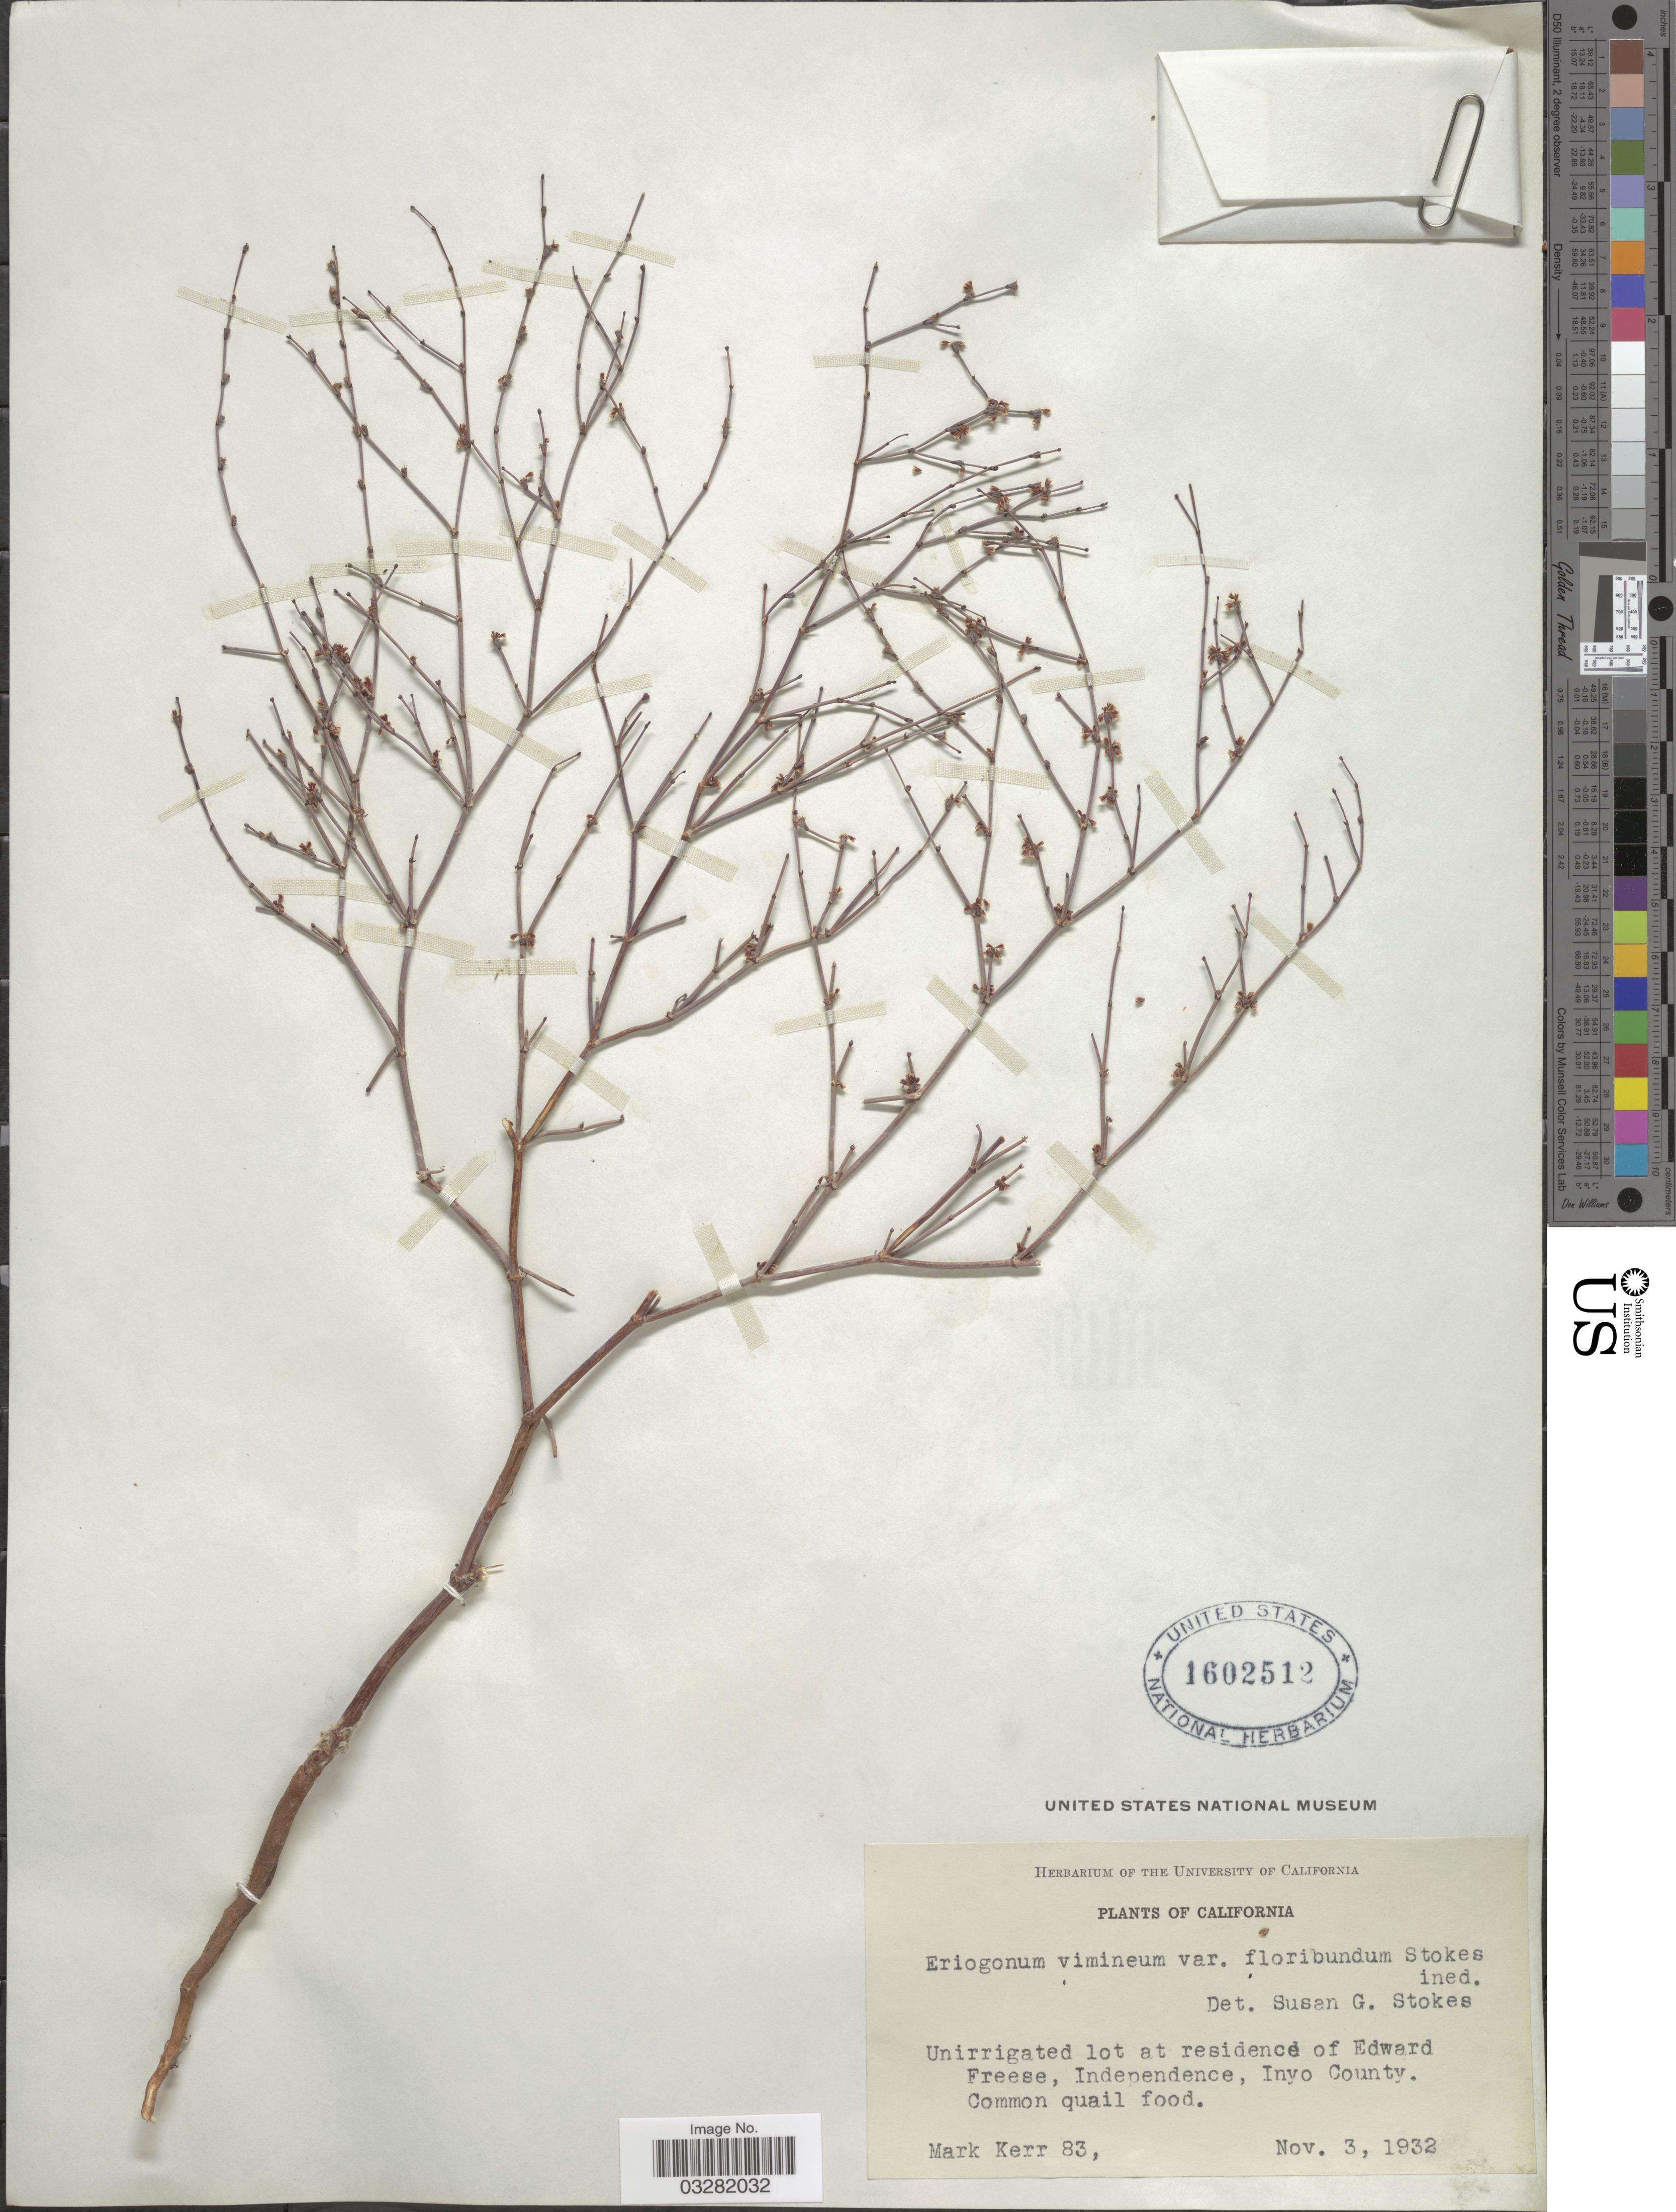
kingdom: Plantae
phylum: Tracheophyta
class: Magnoliopsida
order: Caryophyllales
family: Polygonaceae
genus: Eriogonum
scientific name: Eriogonum vimineum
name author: Douglas ex Benth.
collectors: M. Kerr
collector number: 83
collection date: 1932-11-03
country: United States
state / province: California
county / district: Inyo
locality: Unirrigated lot at residence of Edward Freese, Independence, Inyo County.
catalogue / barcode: US 1602512